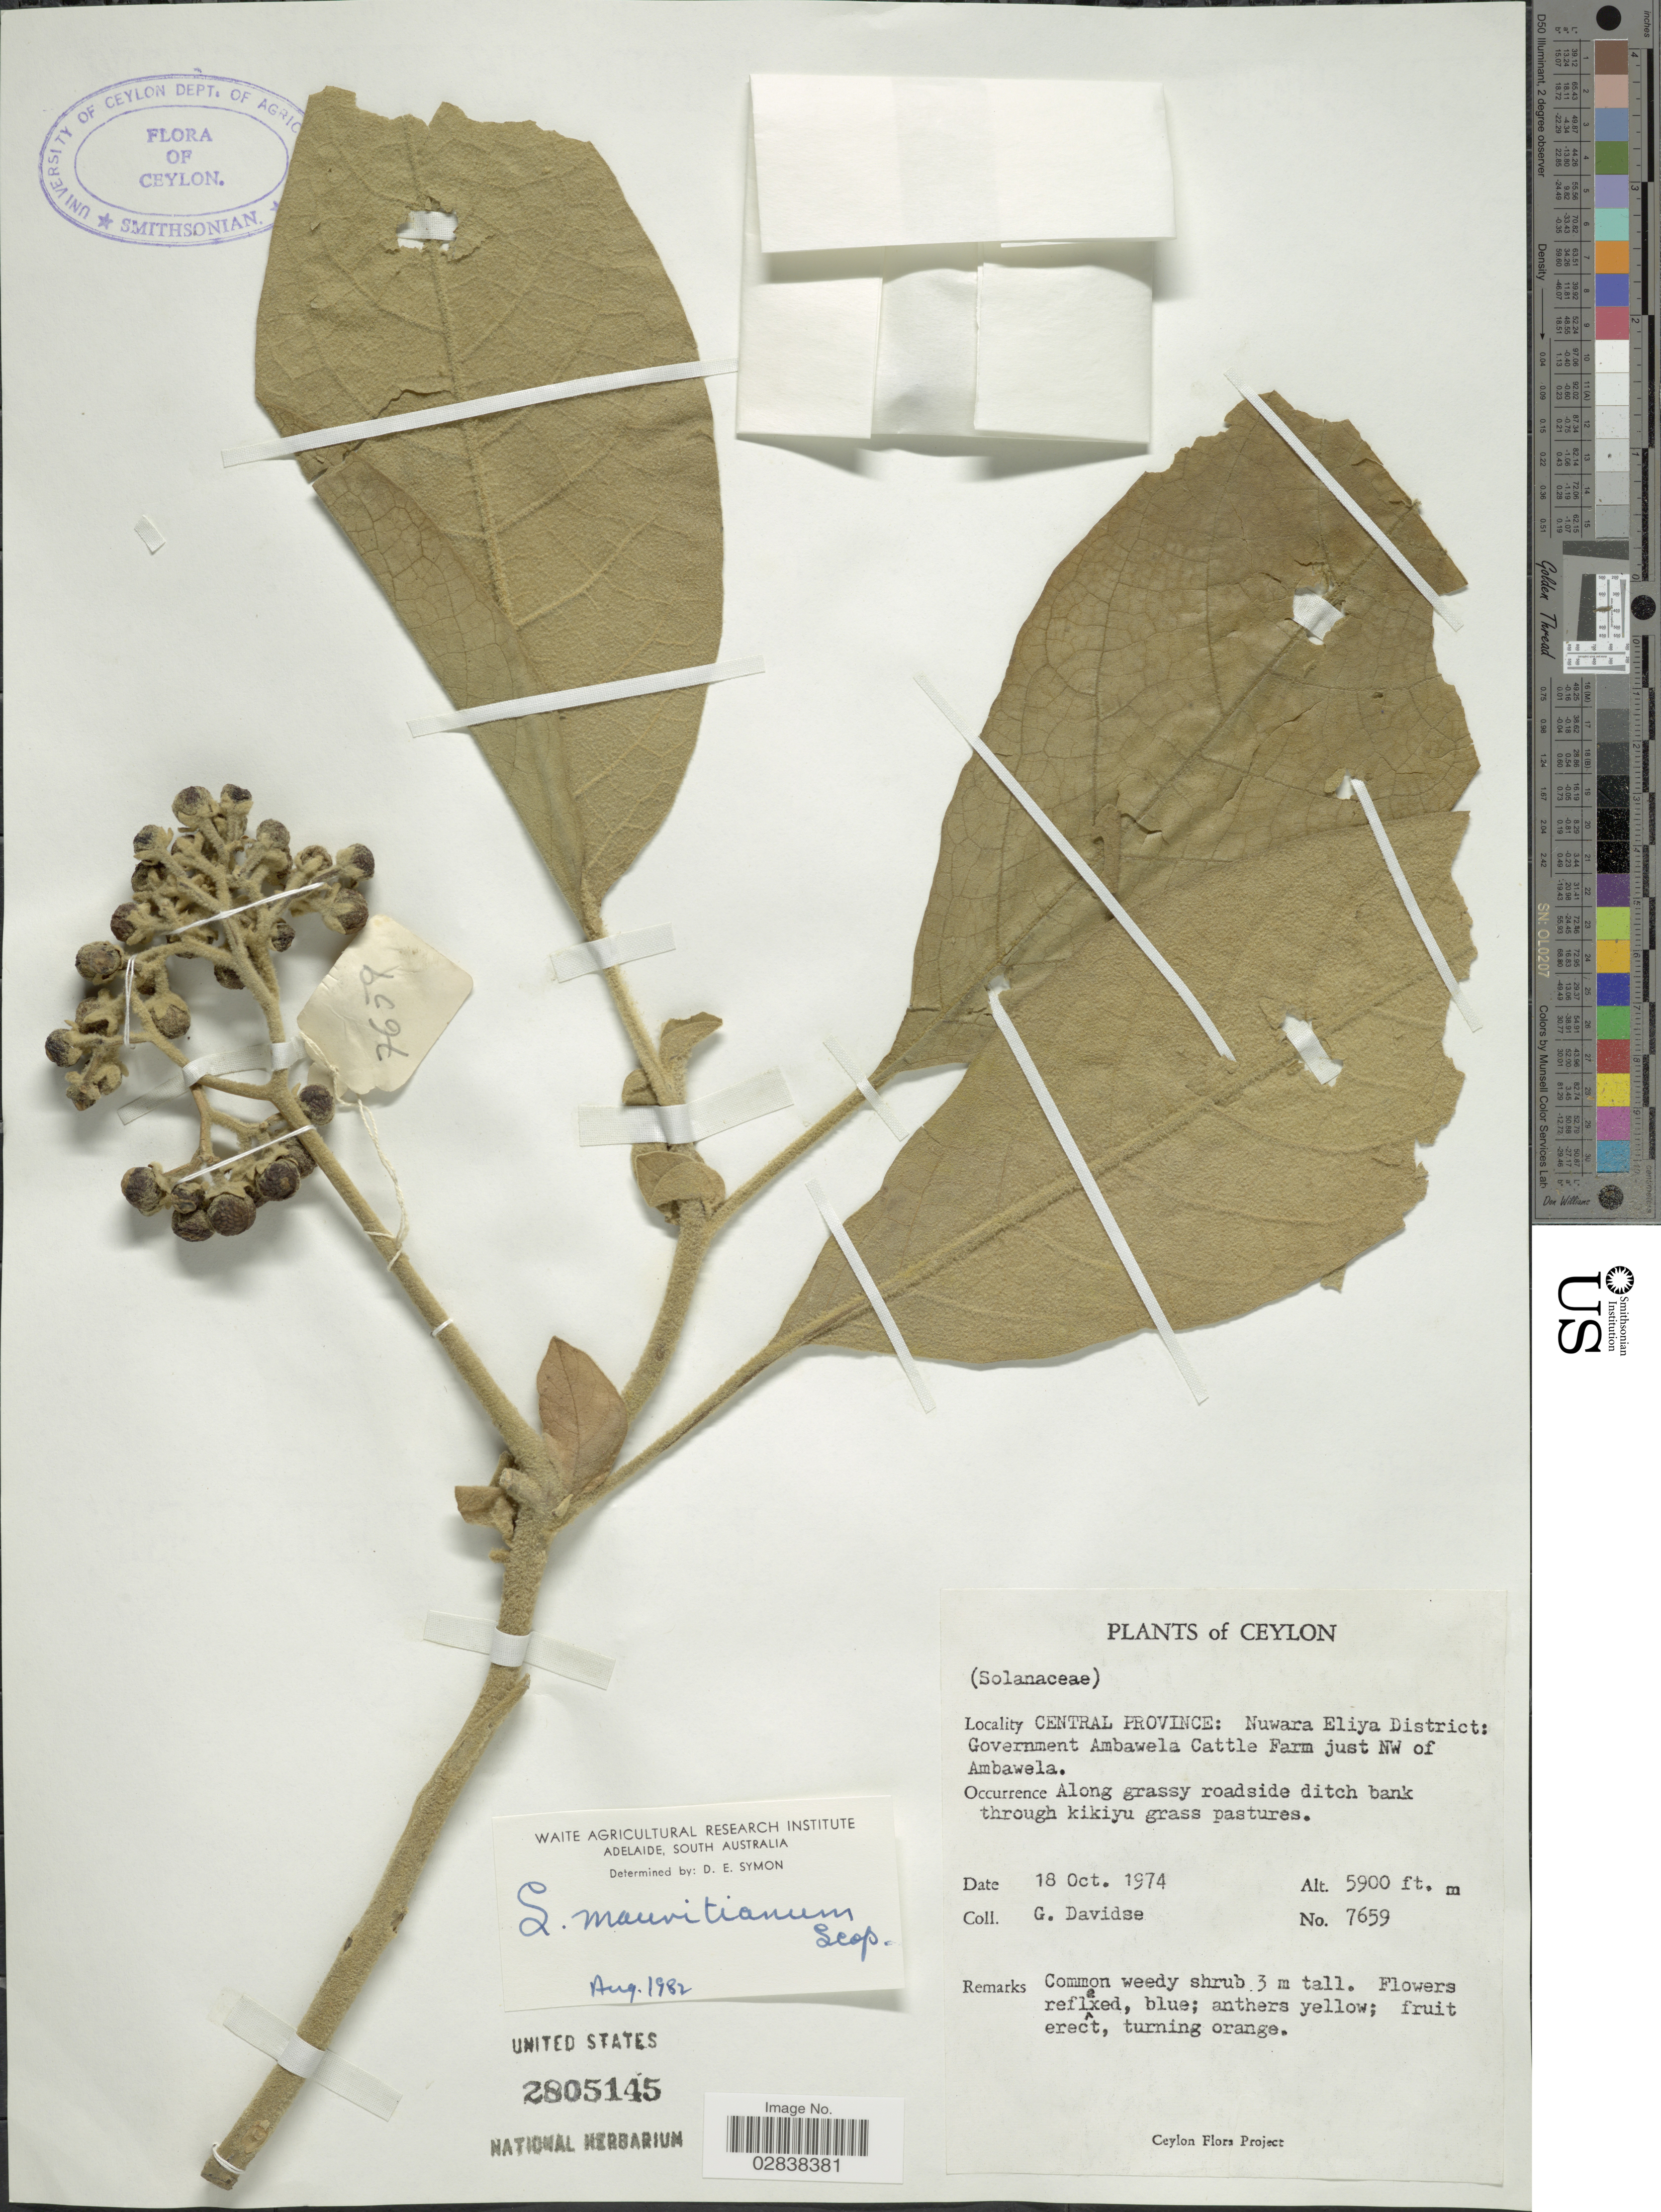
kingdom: Plantae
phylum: Tracheophyta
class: Magnoliopsida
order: Solanales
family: Solanaceae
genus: Solanum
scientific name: Solanum mauritianum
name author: Scop.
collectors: G. Davidse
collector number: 7659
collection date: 1974-10-18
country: Sri Lanka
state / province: Central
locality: Ceylon, Central Province, Nuwara Eliya District, Government Ambawela Cattle Farm just NW of Ambawela.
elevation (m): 1798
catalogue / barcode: US 2805145